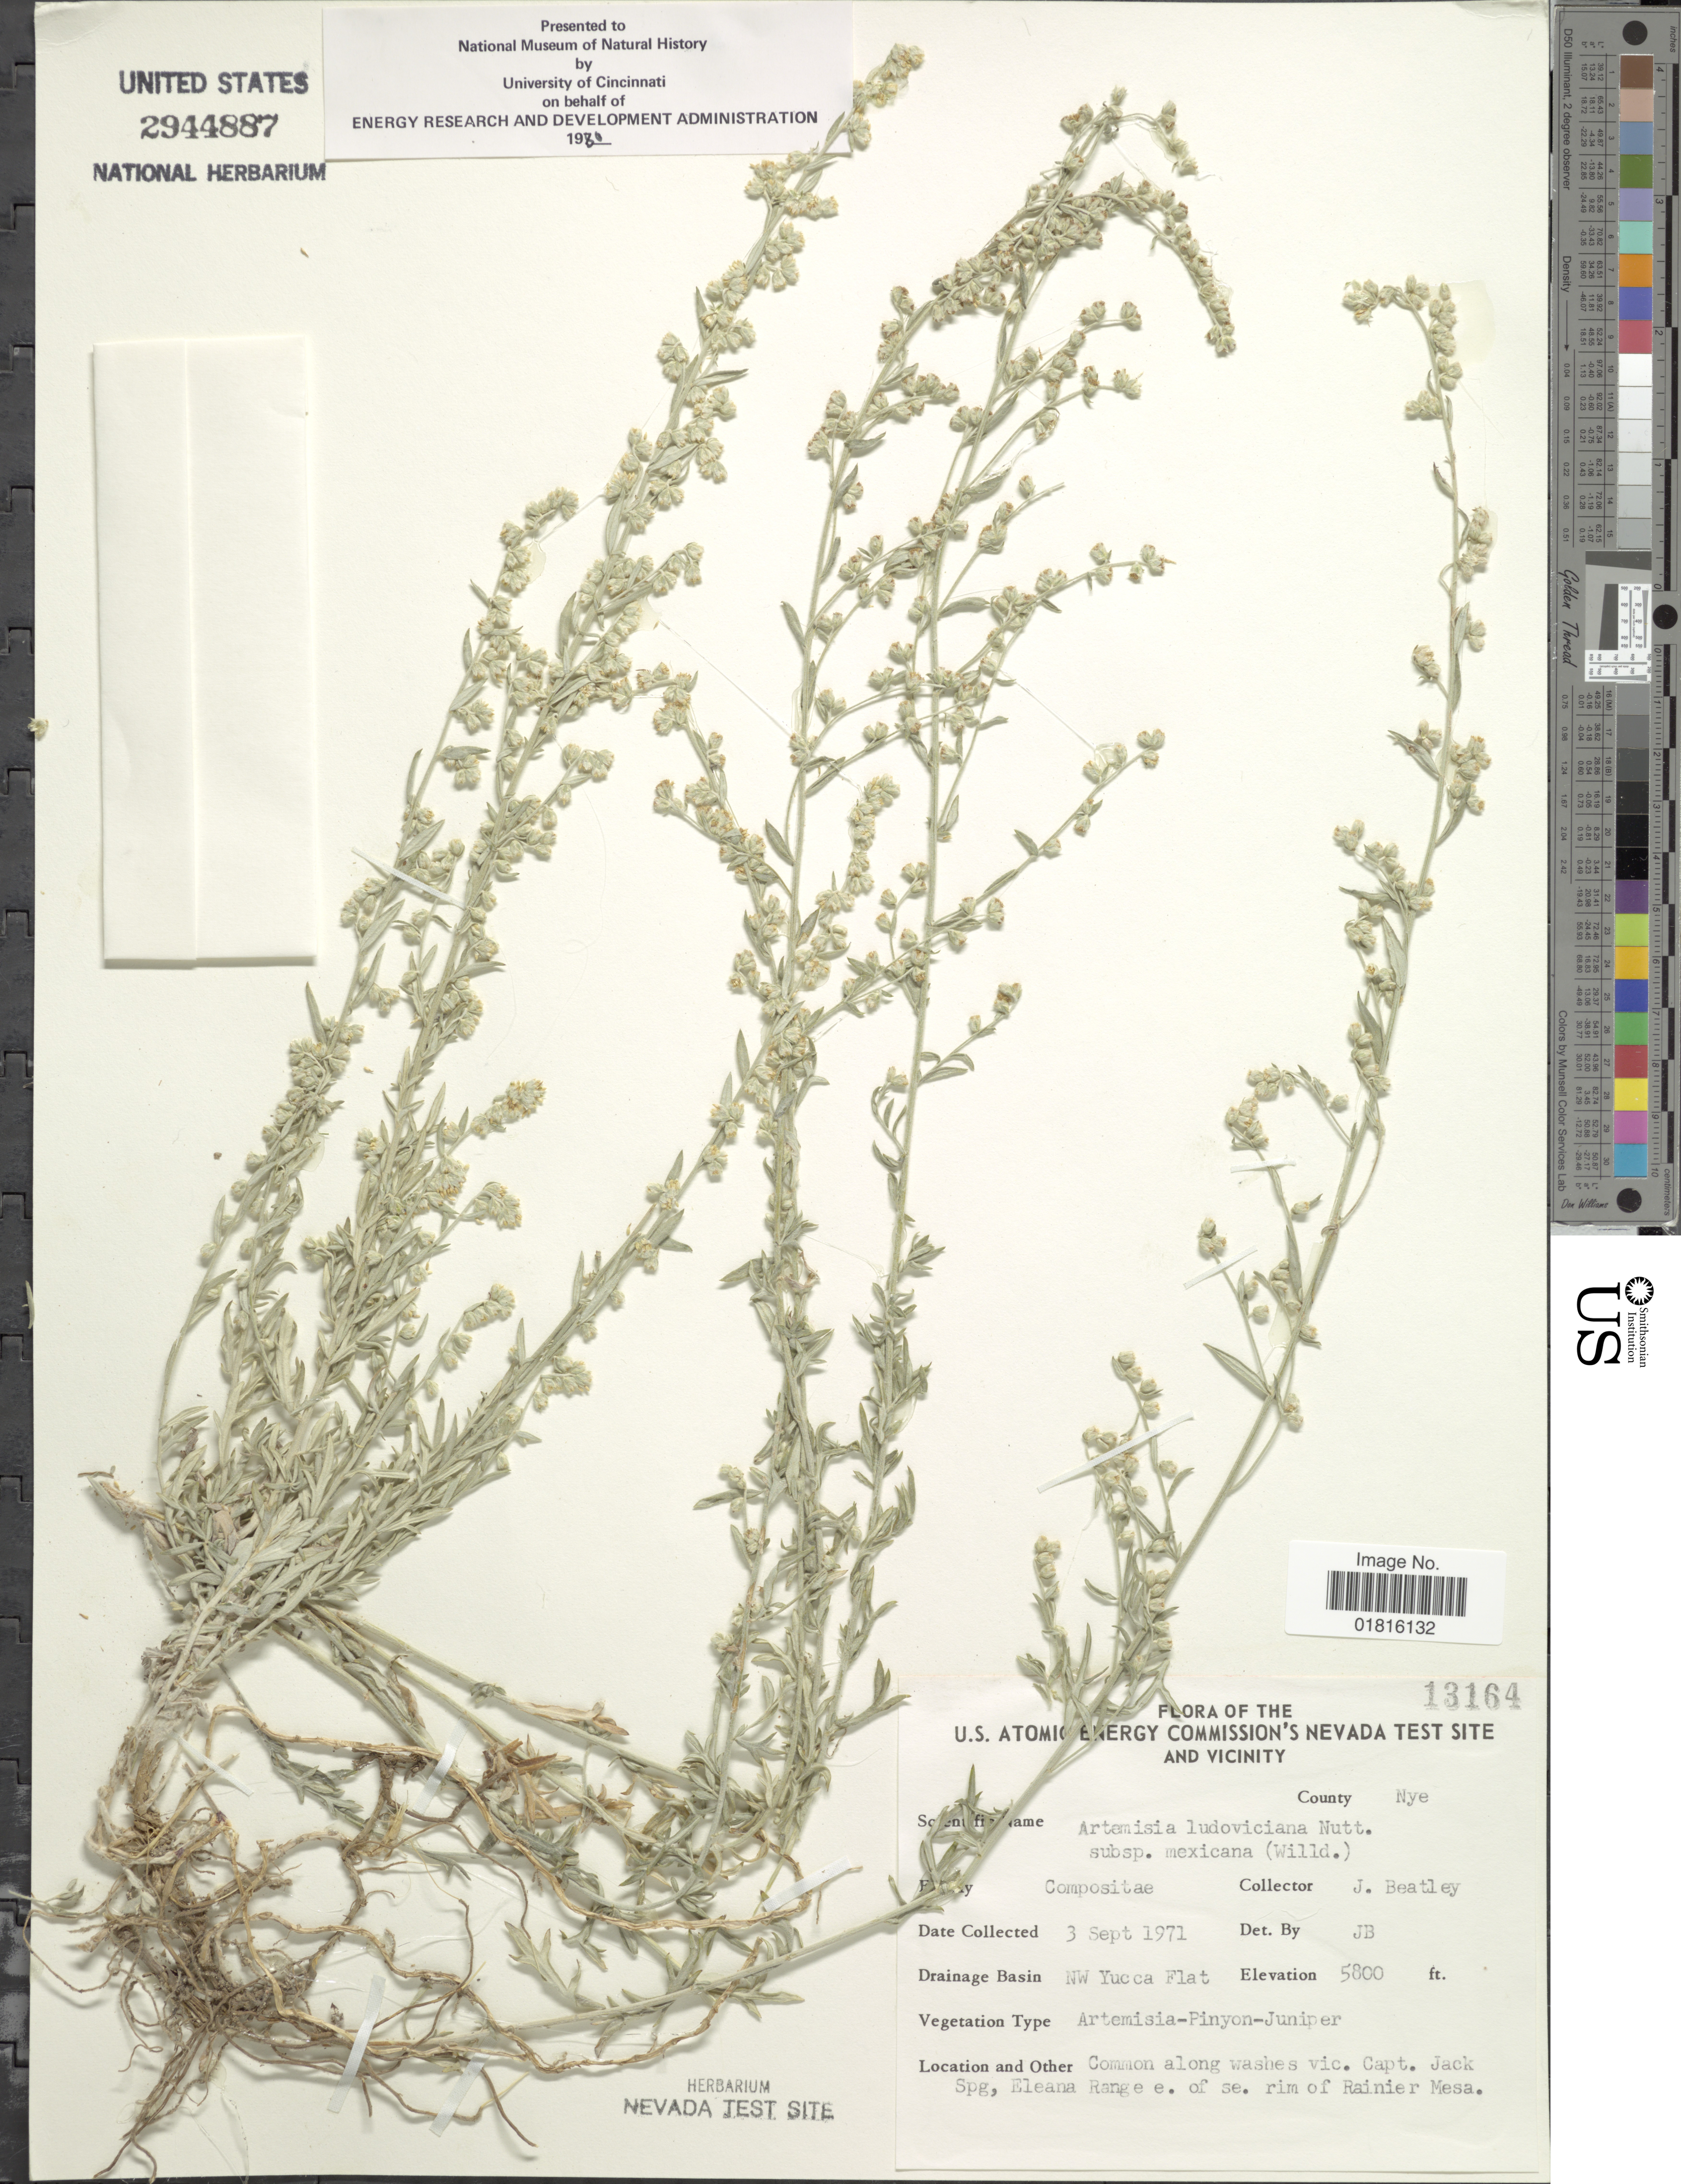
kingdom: Plantae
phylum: Tracheophyta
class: Magnoliopsida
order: Asterales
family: Asteraceae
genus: Artemisia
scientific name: Artemisia ludoviciana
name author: Nutt.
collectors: J. C. Beatley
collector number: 13164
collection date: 1971-09-03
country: United States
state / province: Nevada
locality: U.S. Atomic Energy Commission's Nevada Test Site and Vicinity, County Nye, NW Yucca Flat, common along washes vic. Capt. Jack Spg, Eleana Range e. of se. rim of Rainier Mesa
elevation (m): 1768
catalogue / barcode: US 2944887